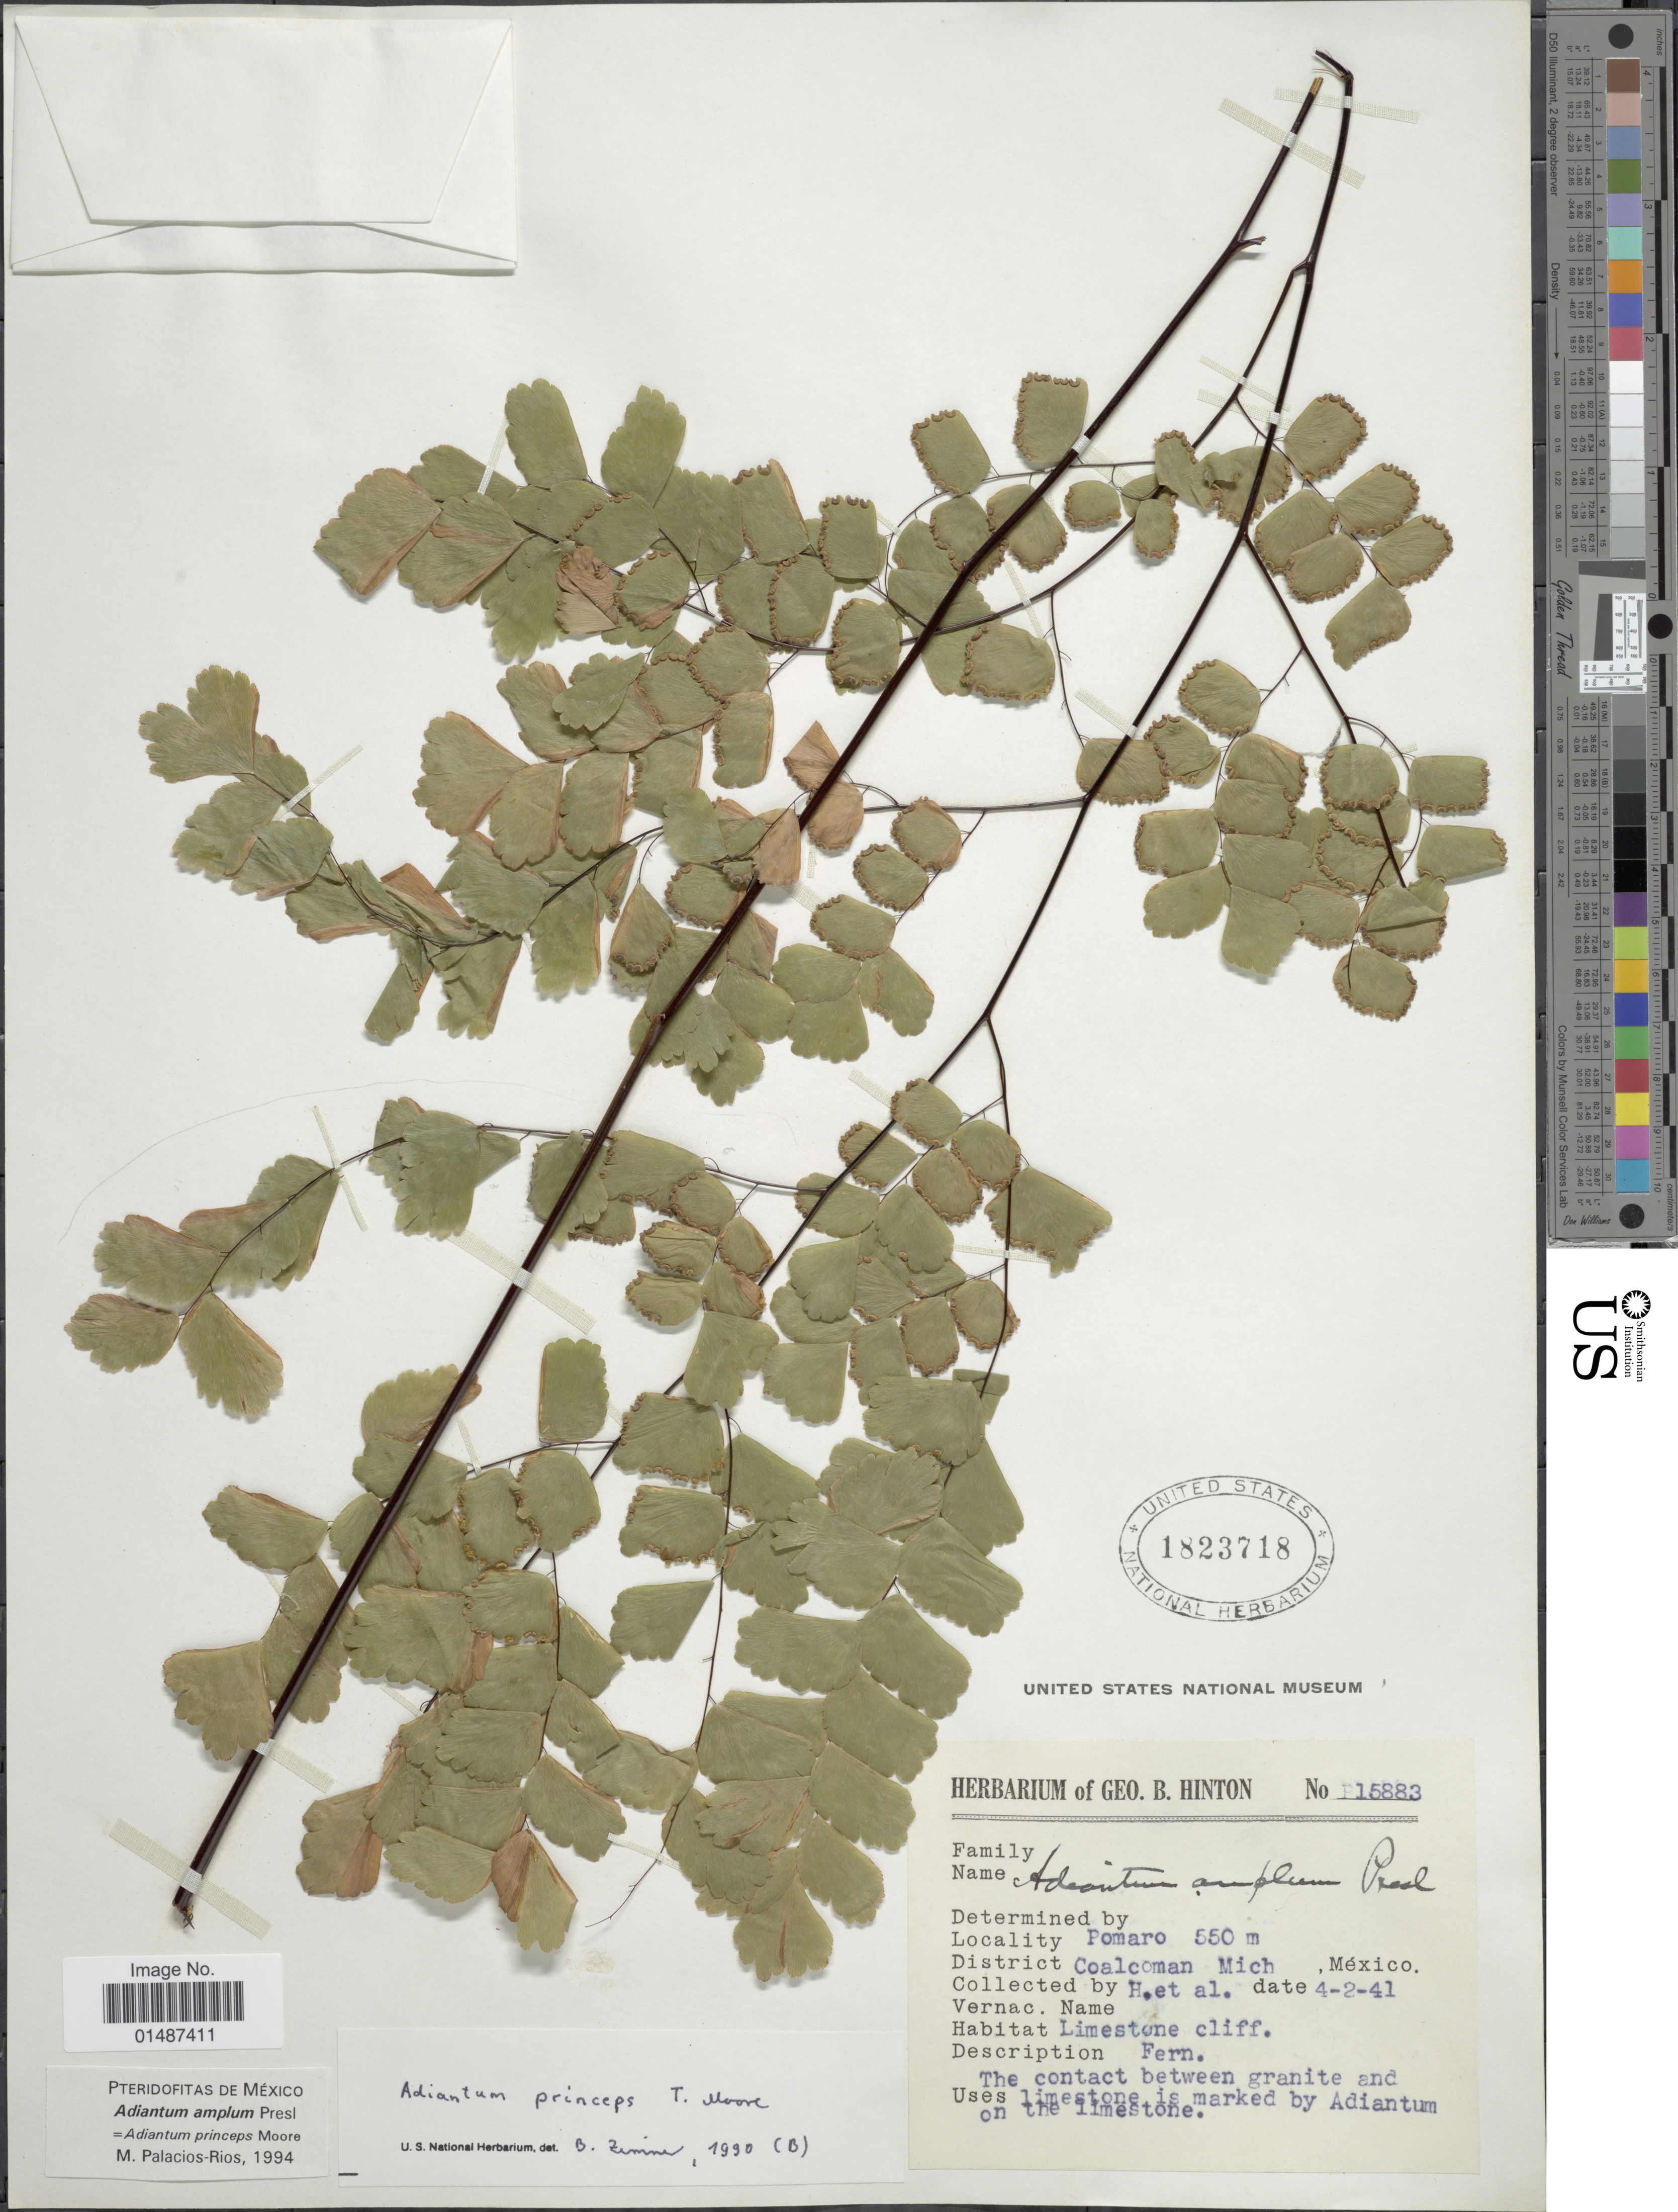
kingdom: Plantae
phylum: Tracheophyta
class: Polypodiopsida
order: Polypodiales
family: Pteridaceae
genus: Adiantum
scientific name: Adiantum amplum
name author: C. Presl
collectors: G. B. Hinton & et al.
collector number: P15883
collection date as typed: Transcribed d/m/y: 2/4/41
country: Mexico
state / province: Michoacán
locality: Pomaro. District Coalcoman.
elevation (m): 550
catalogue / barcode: US 1823718